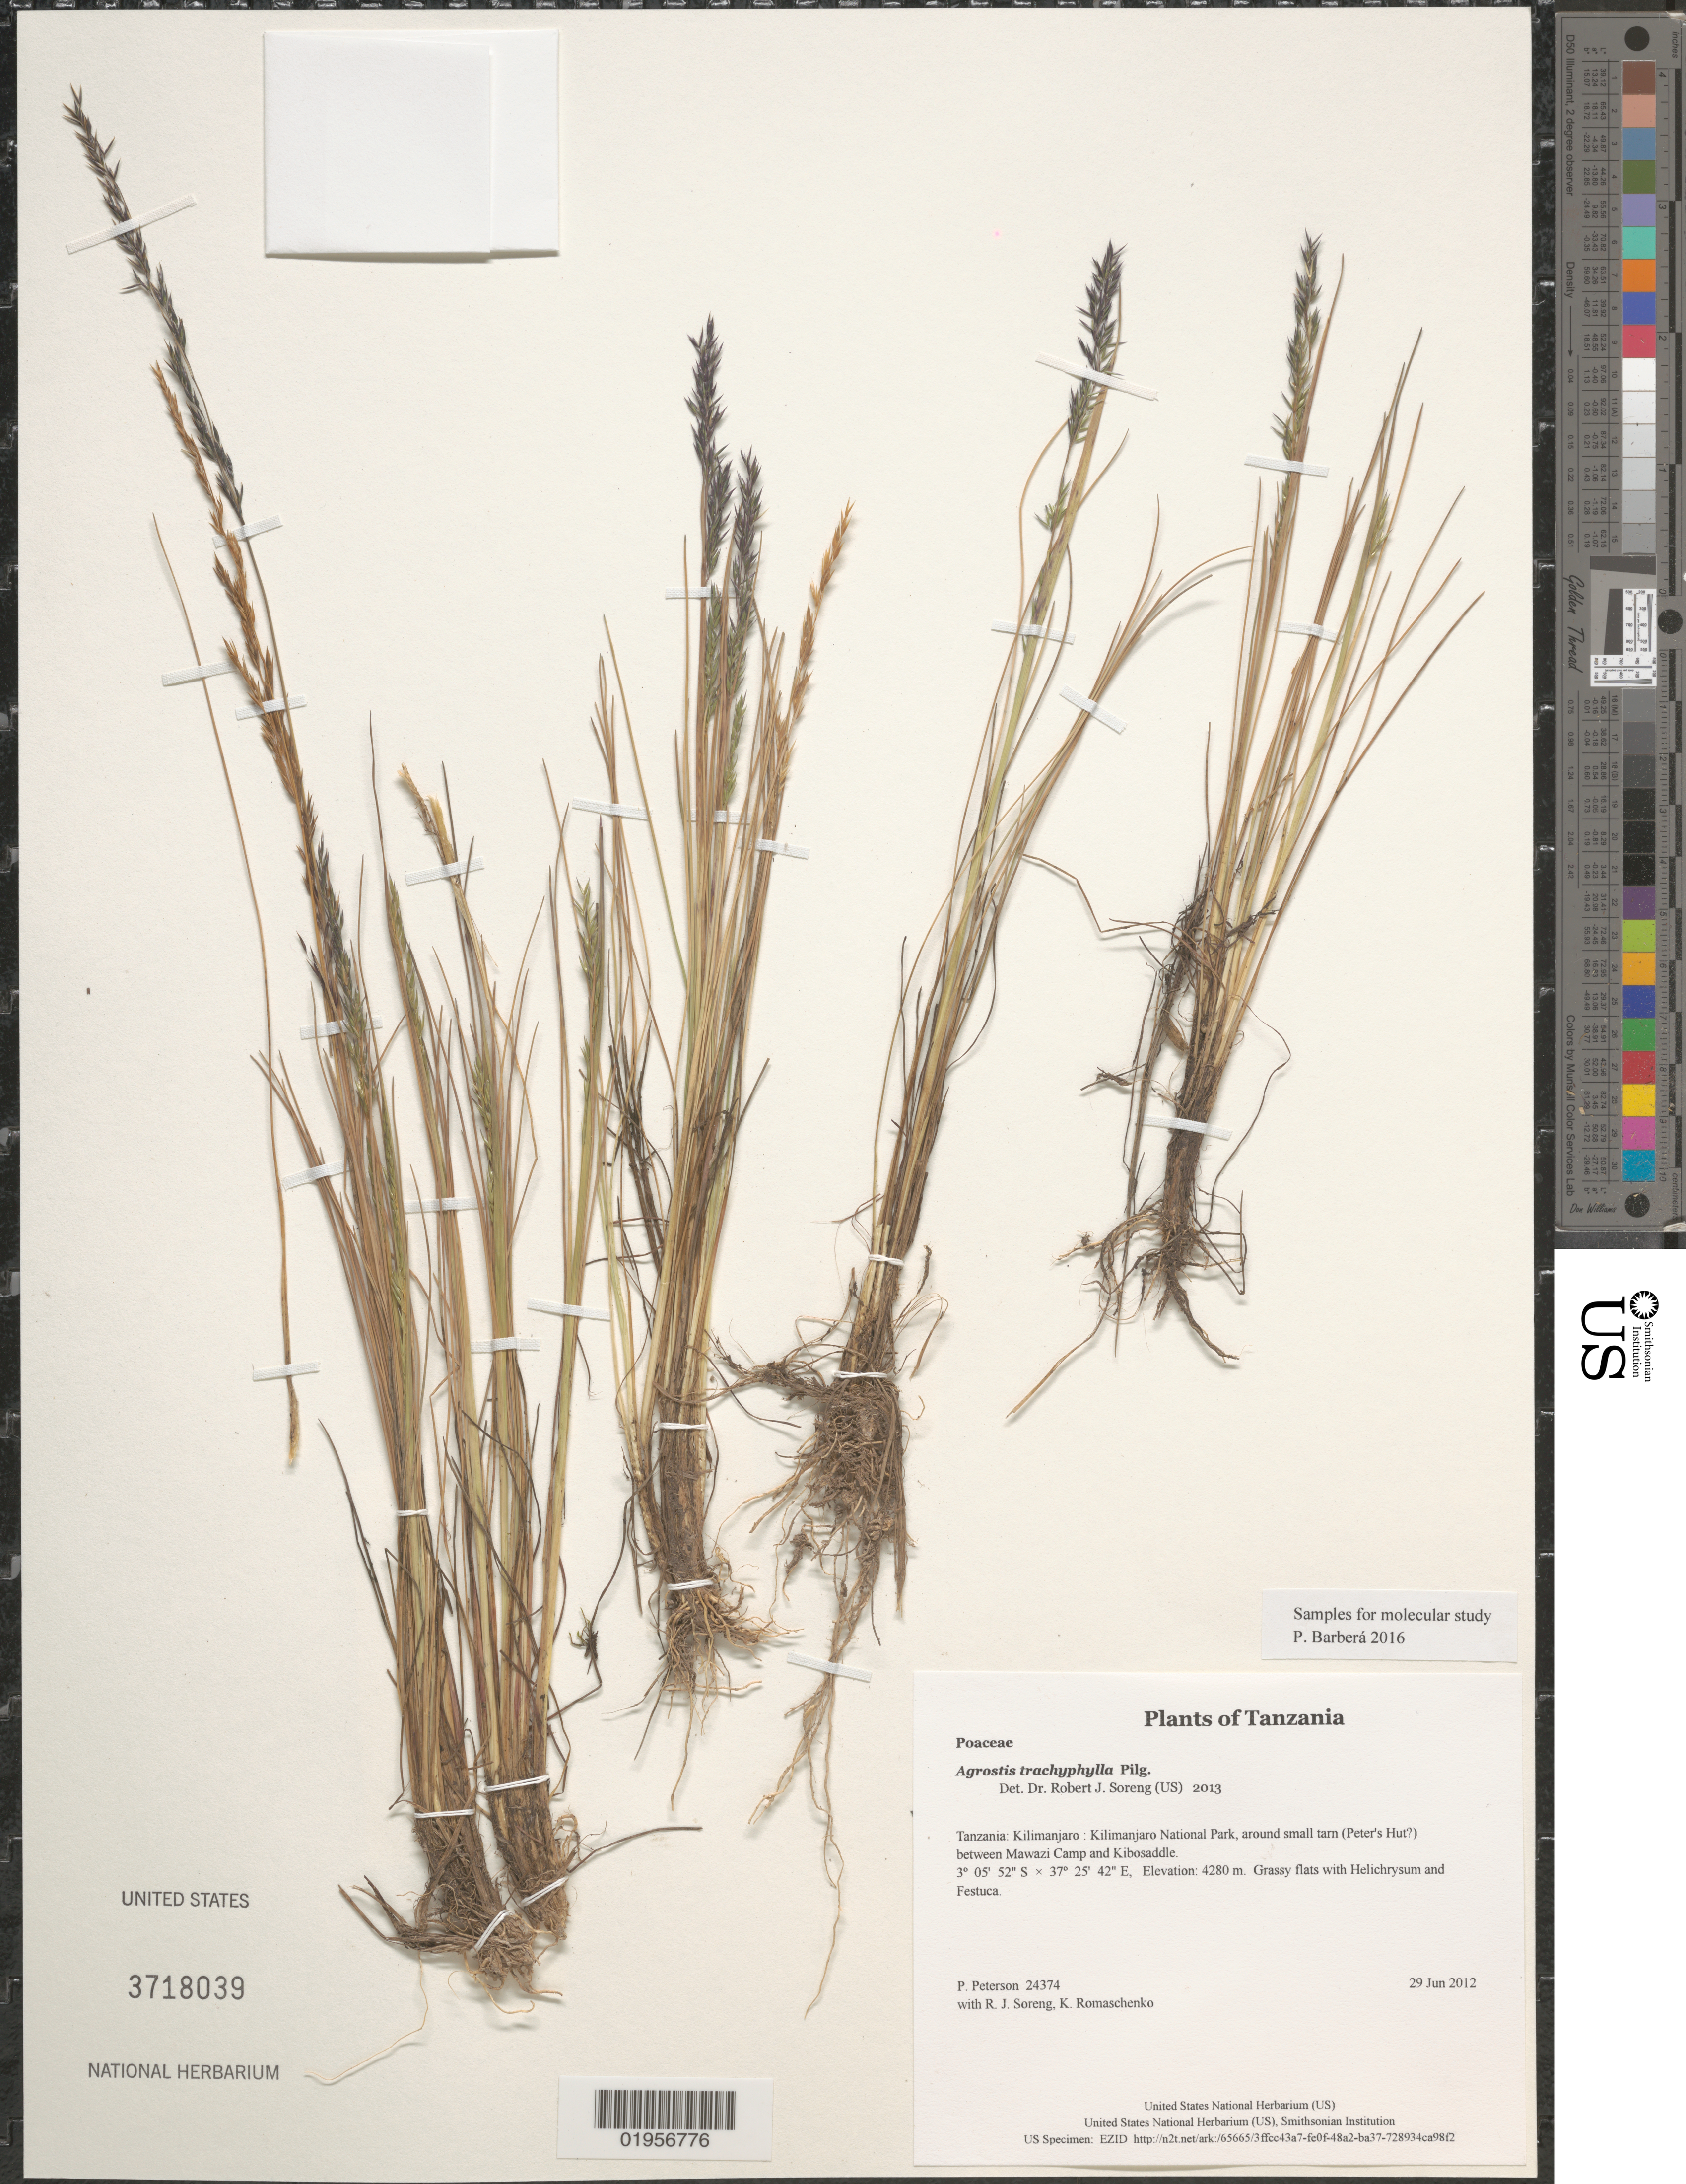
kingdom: Plantae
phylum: Tracheophyta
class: Liliopsida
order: Poales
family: Poaceae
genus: Agrostis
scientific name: Agrostis trachyphylla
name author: Pilg.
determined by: Soreng, Robert J., Research Associate (BOT), Smithsonian Institution - National Museum of Natural History (UNITED STATES)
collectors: P. M. Peterson, R. J. Soreng & K. Romaschenko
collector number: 24374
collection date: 2012-06-29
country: Tanzania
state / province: Kilimanjaro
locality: Kilimanjaro National Park, around small tarn (Peter's Hut?) between Mawazi Camp and Kibosaddle.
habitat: Grassy flats with Helichrysum and Festuca.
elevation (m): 4280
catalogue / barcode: US 3718039